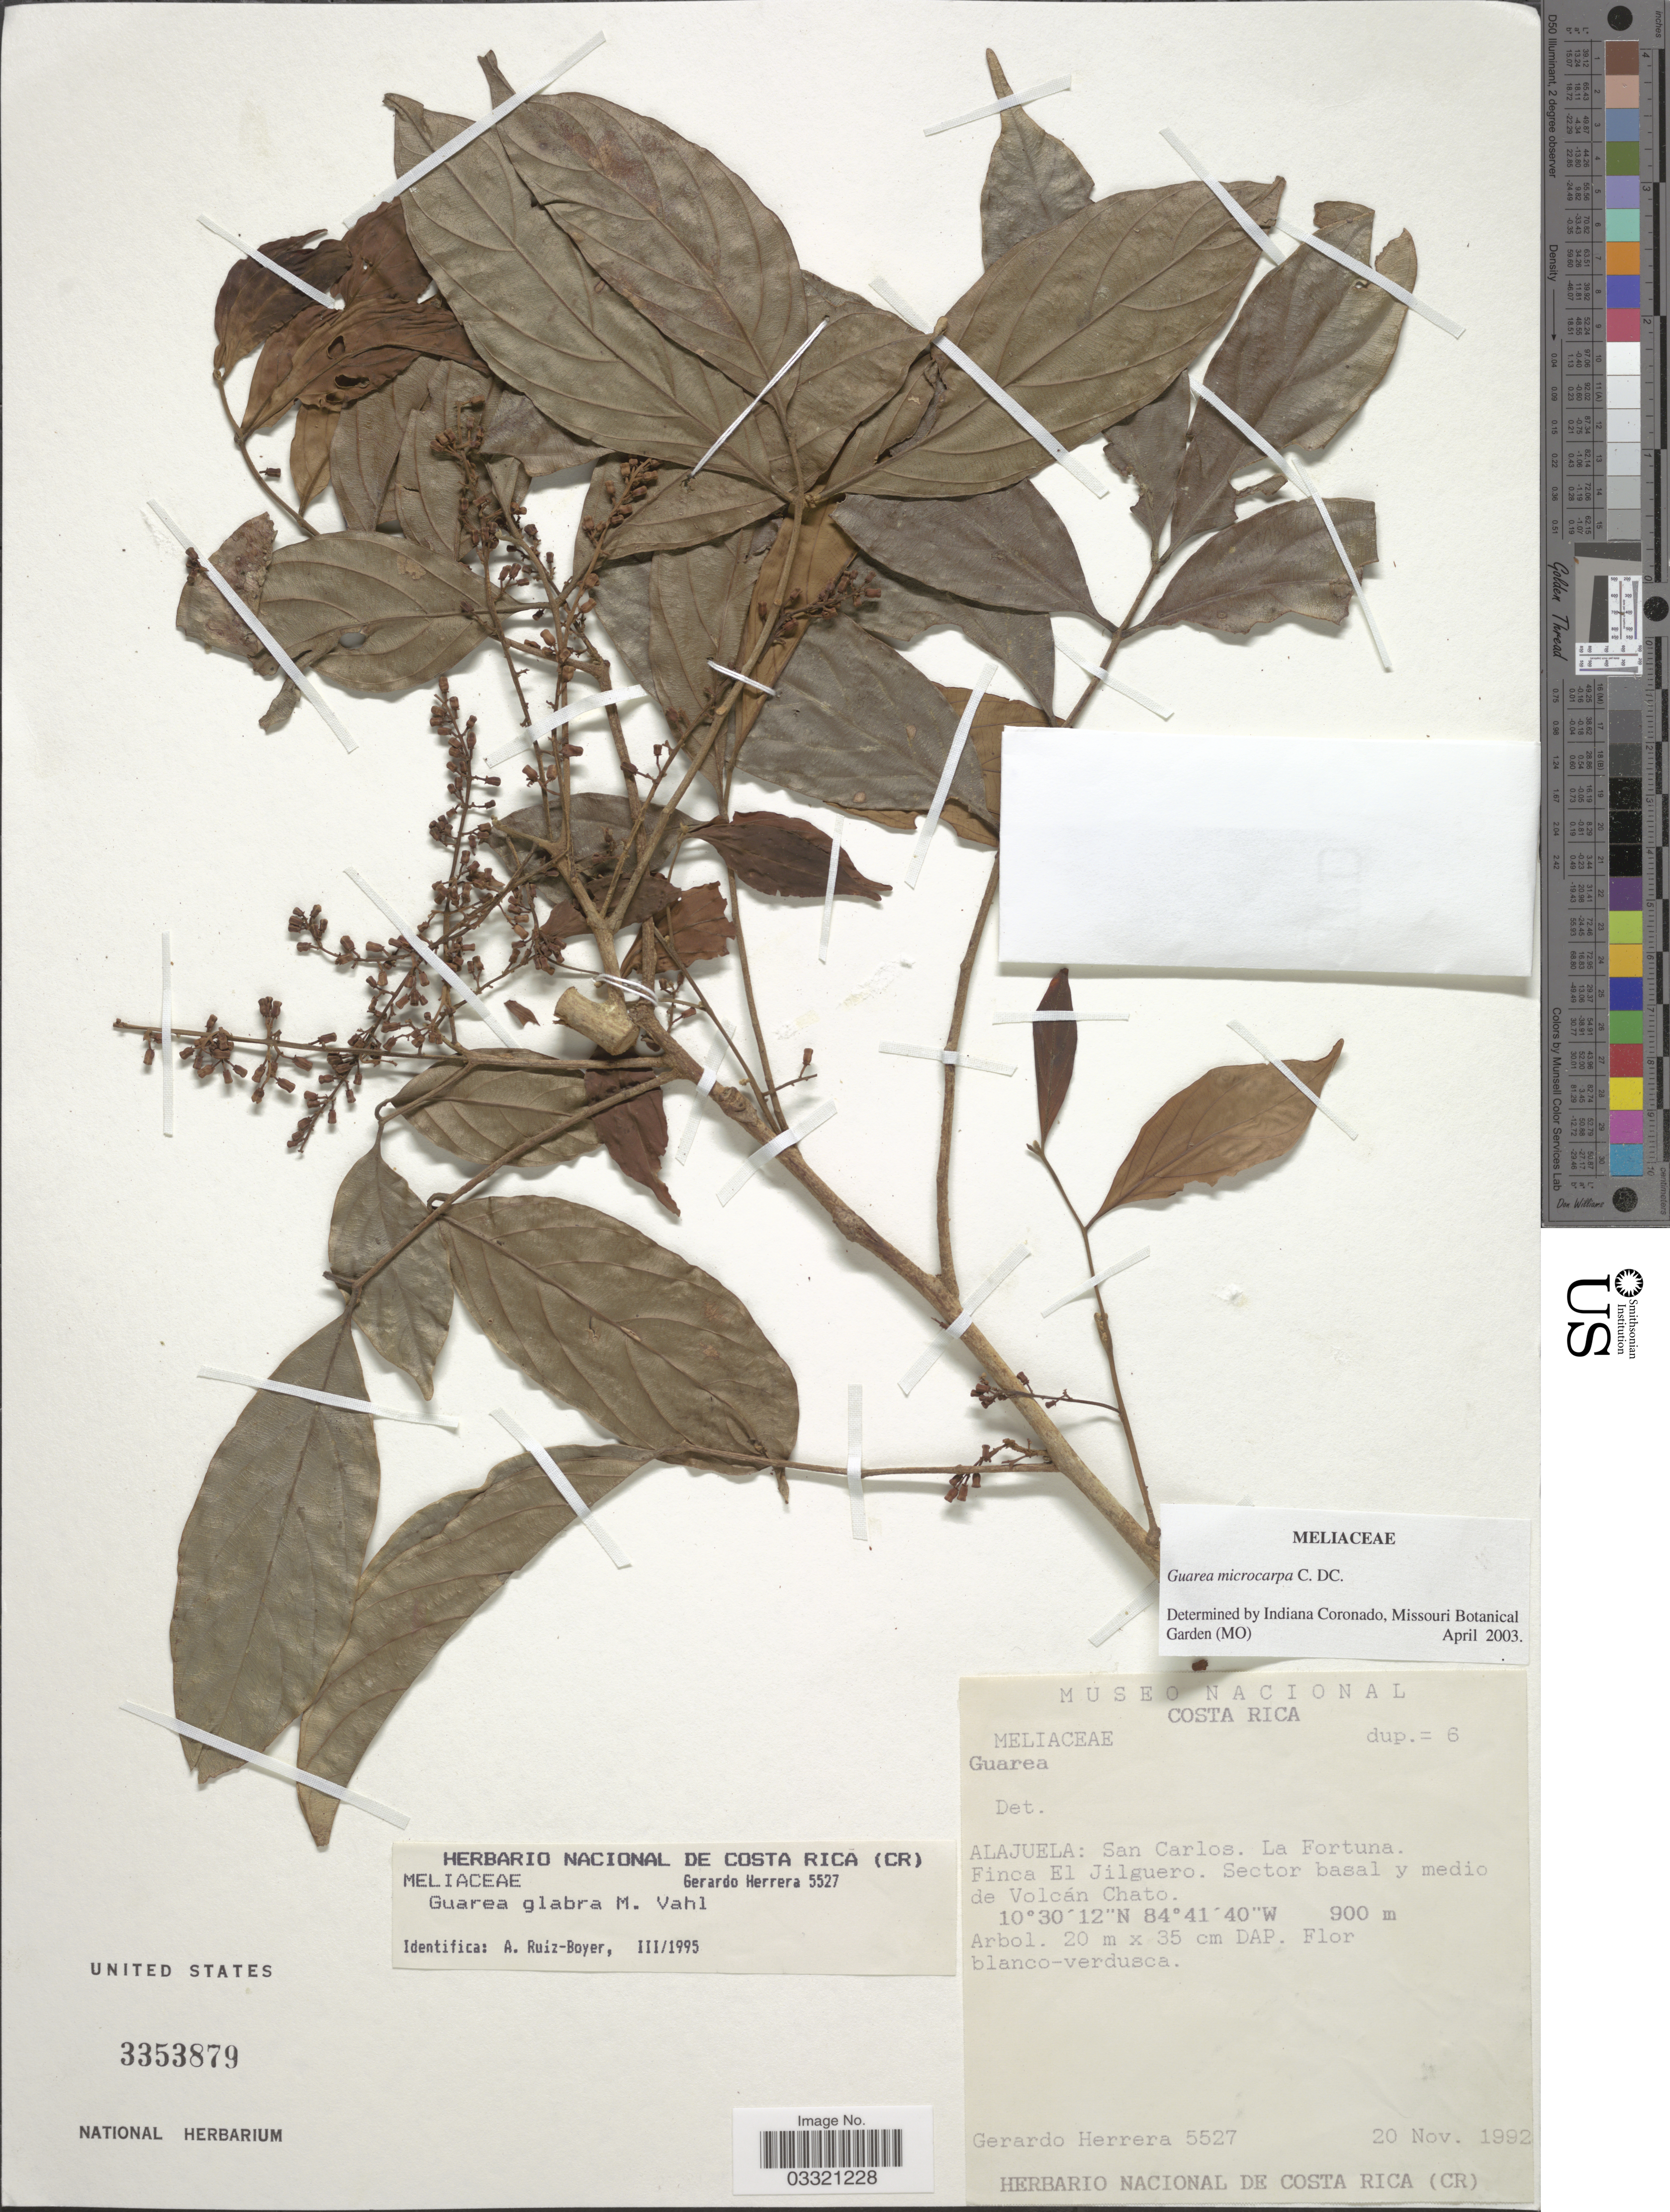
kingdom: Plantae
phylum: Tracheophyta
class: Magnoliopsida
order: Sapindales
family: Meliaceae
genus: Guarea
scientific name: Guarea glabra subsp. microcarpa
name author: (C. DC.) T.D. Penn.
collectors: G. Herrera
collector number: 5527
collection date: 1992-11-20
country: Costa Rica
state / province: Alajuela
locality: San Carlos. La Fortuna. Finca El Jilguero. Sector basal y medio de Volcán Chato.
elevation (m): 900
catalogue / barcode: US 3353879